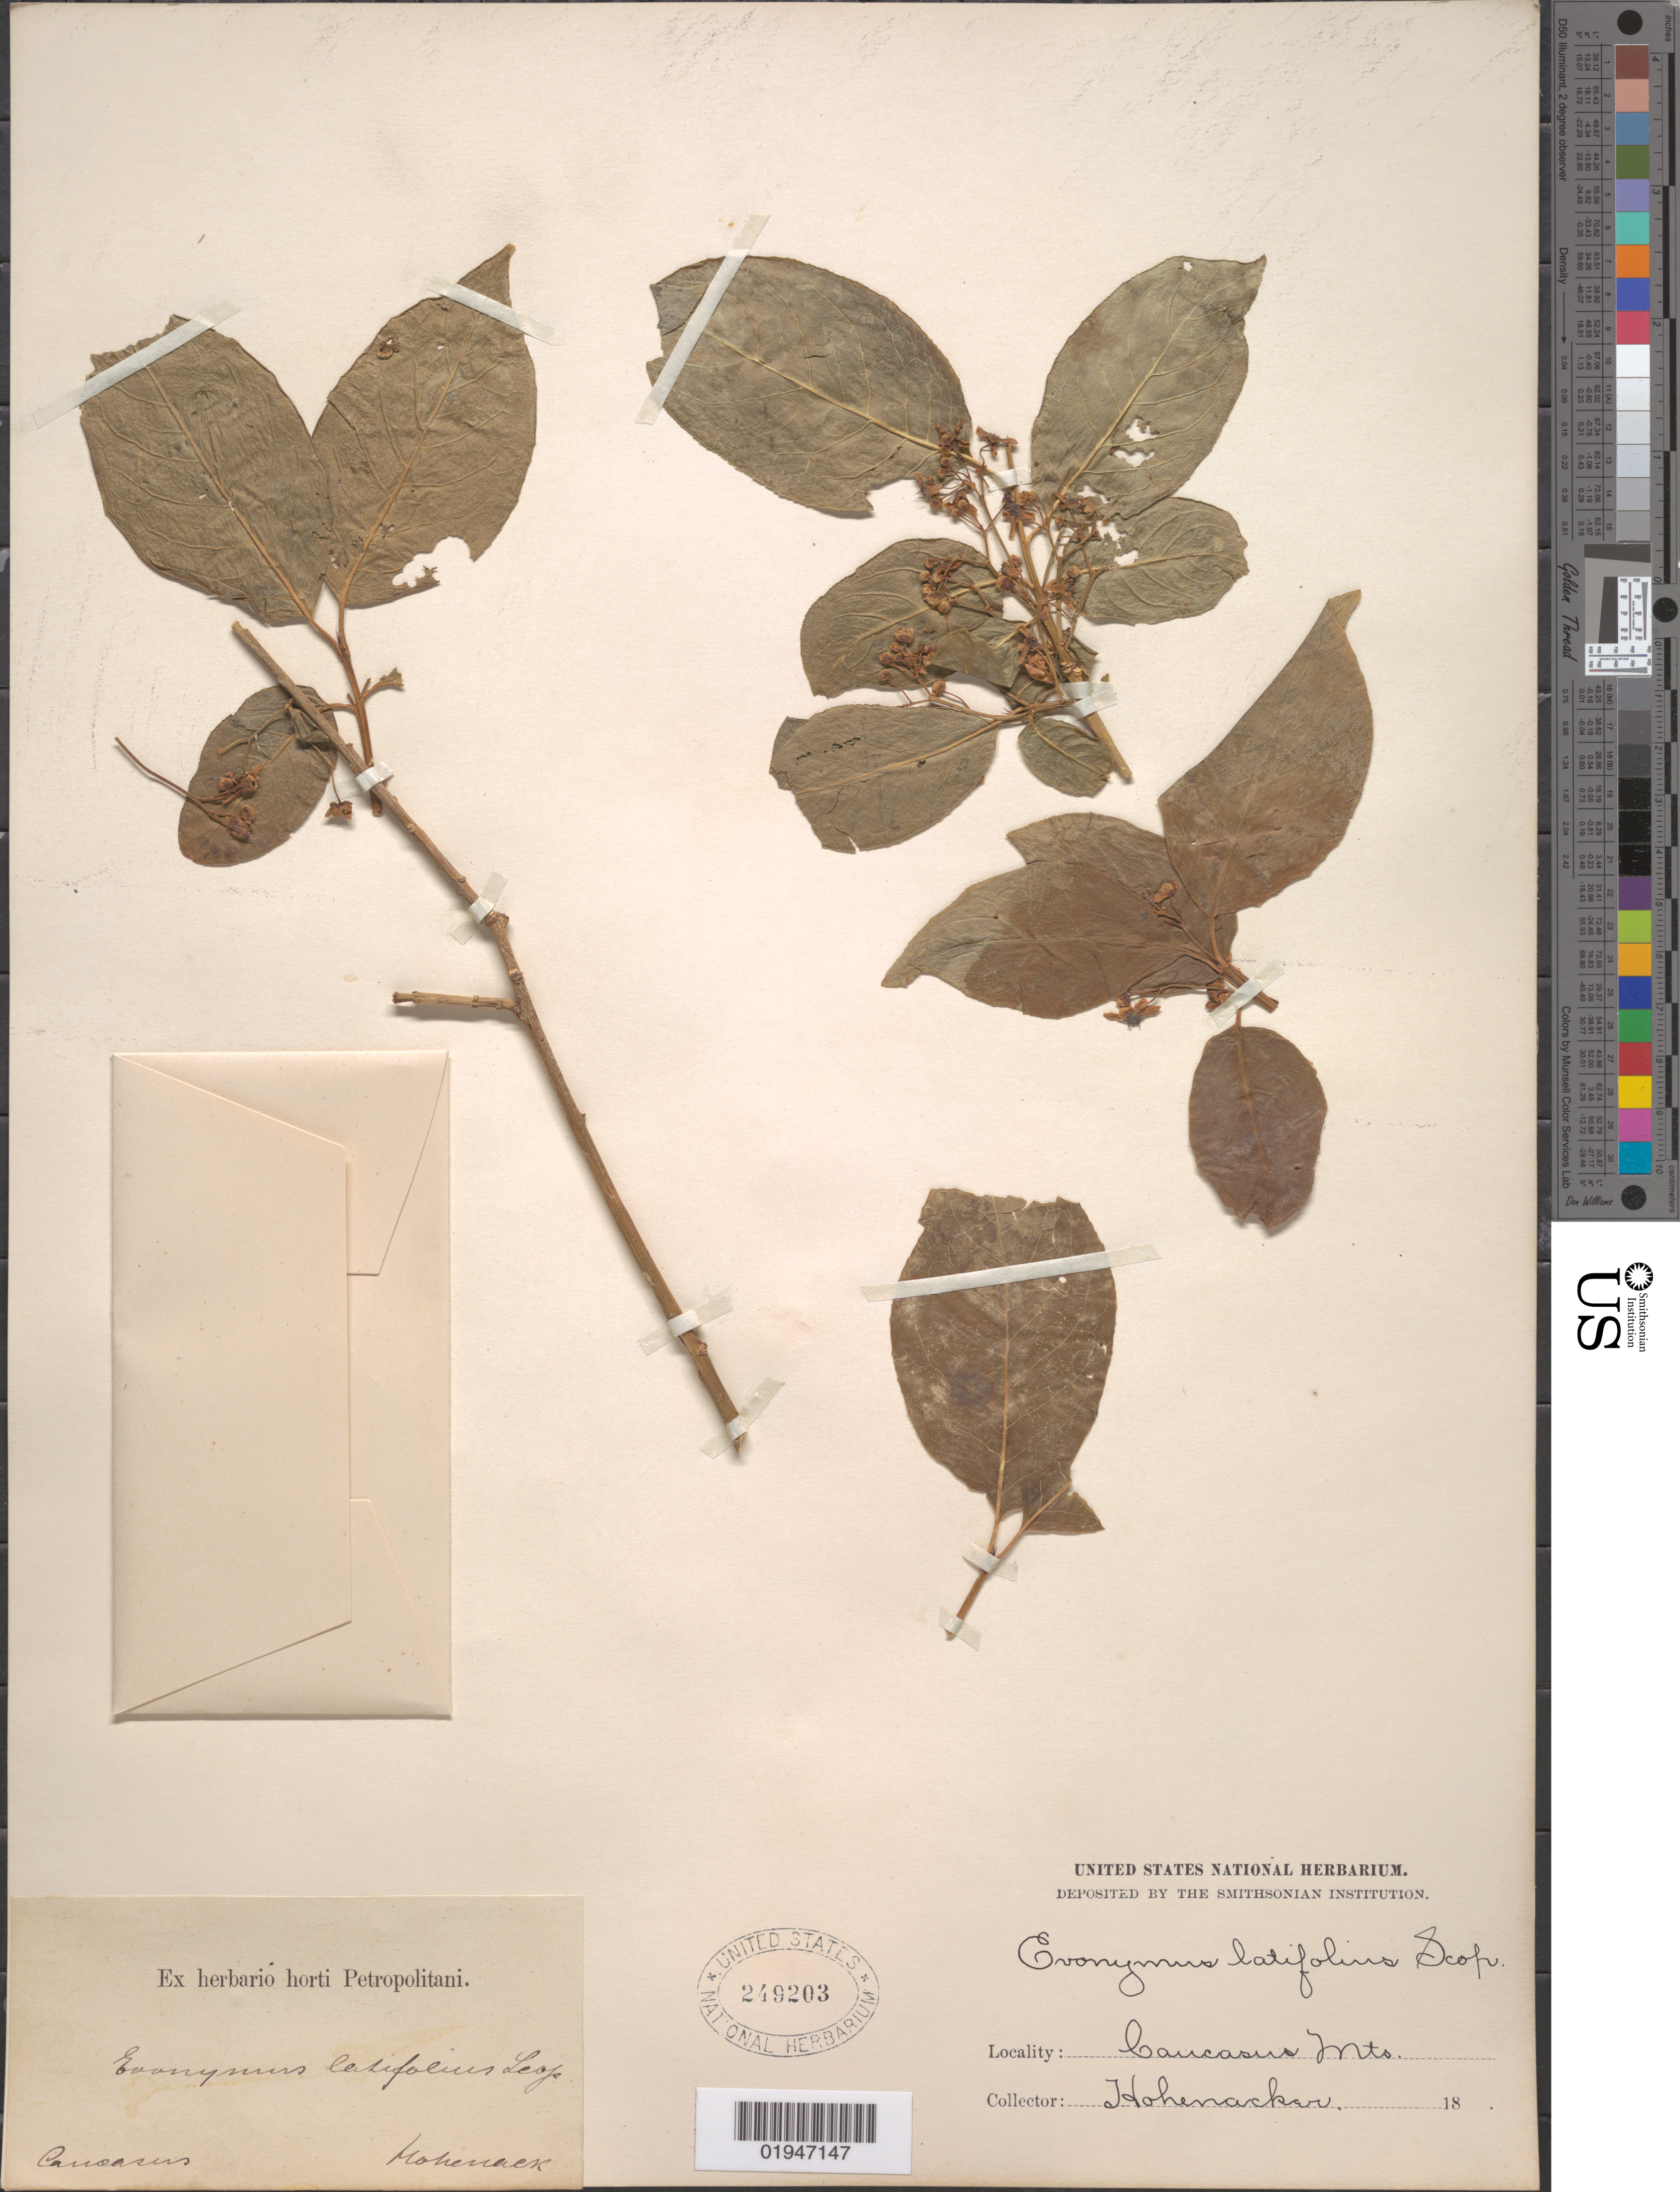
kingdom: Plantae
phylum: Tracheophyta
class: Magnoliopsida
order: Celastrales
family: Celastraceae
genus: Euonymus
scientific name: Euonymus latifolius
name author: (L.) Mill.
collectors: R. F. Hohenacker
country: Russian Federation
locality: Caucasus Mts.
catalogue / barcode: US 249203